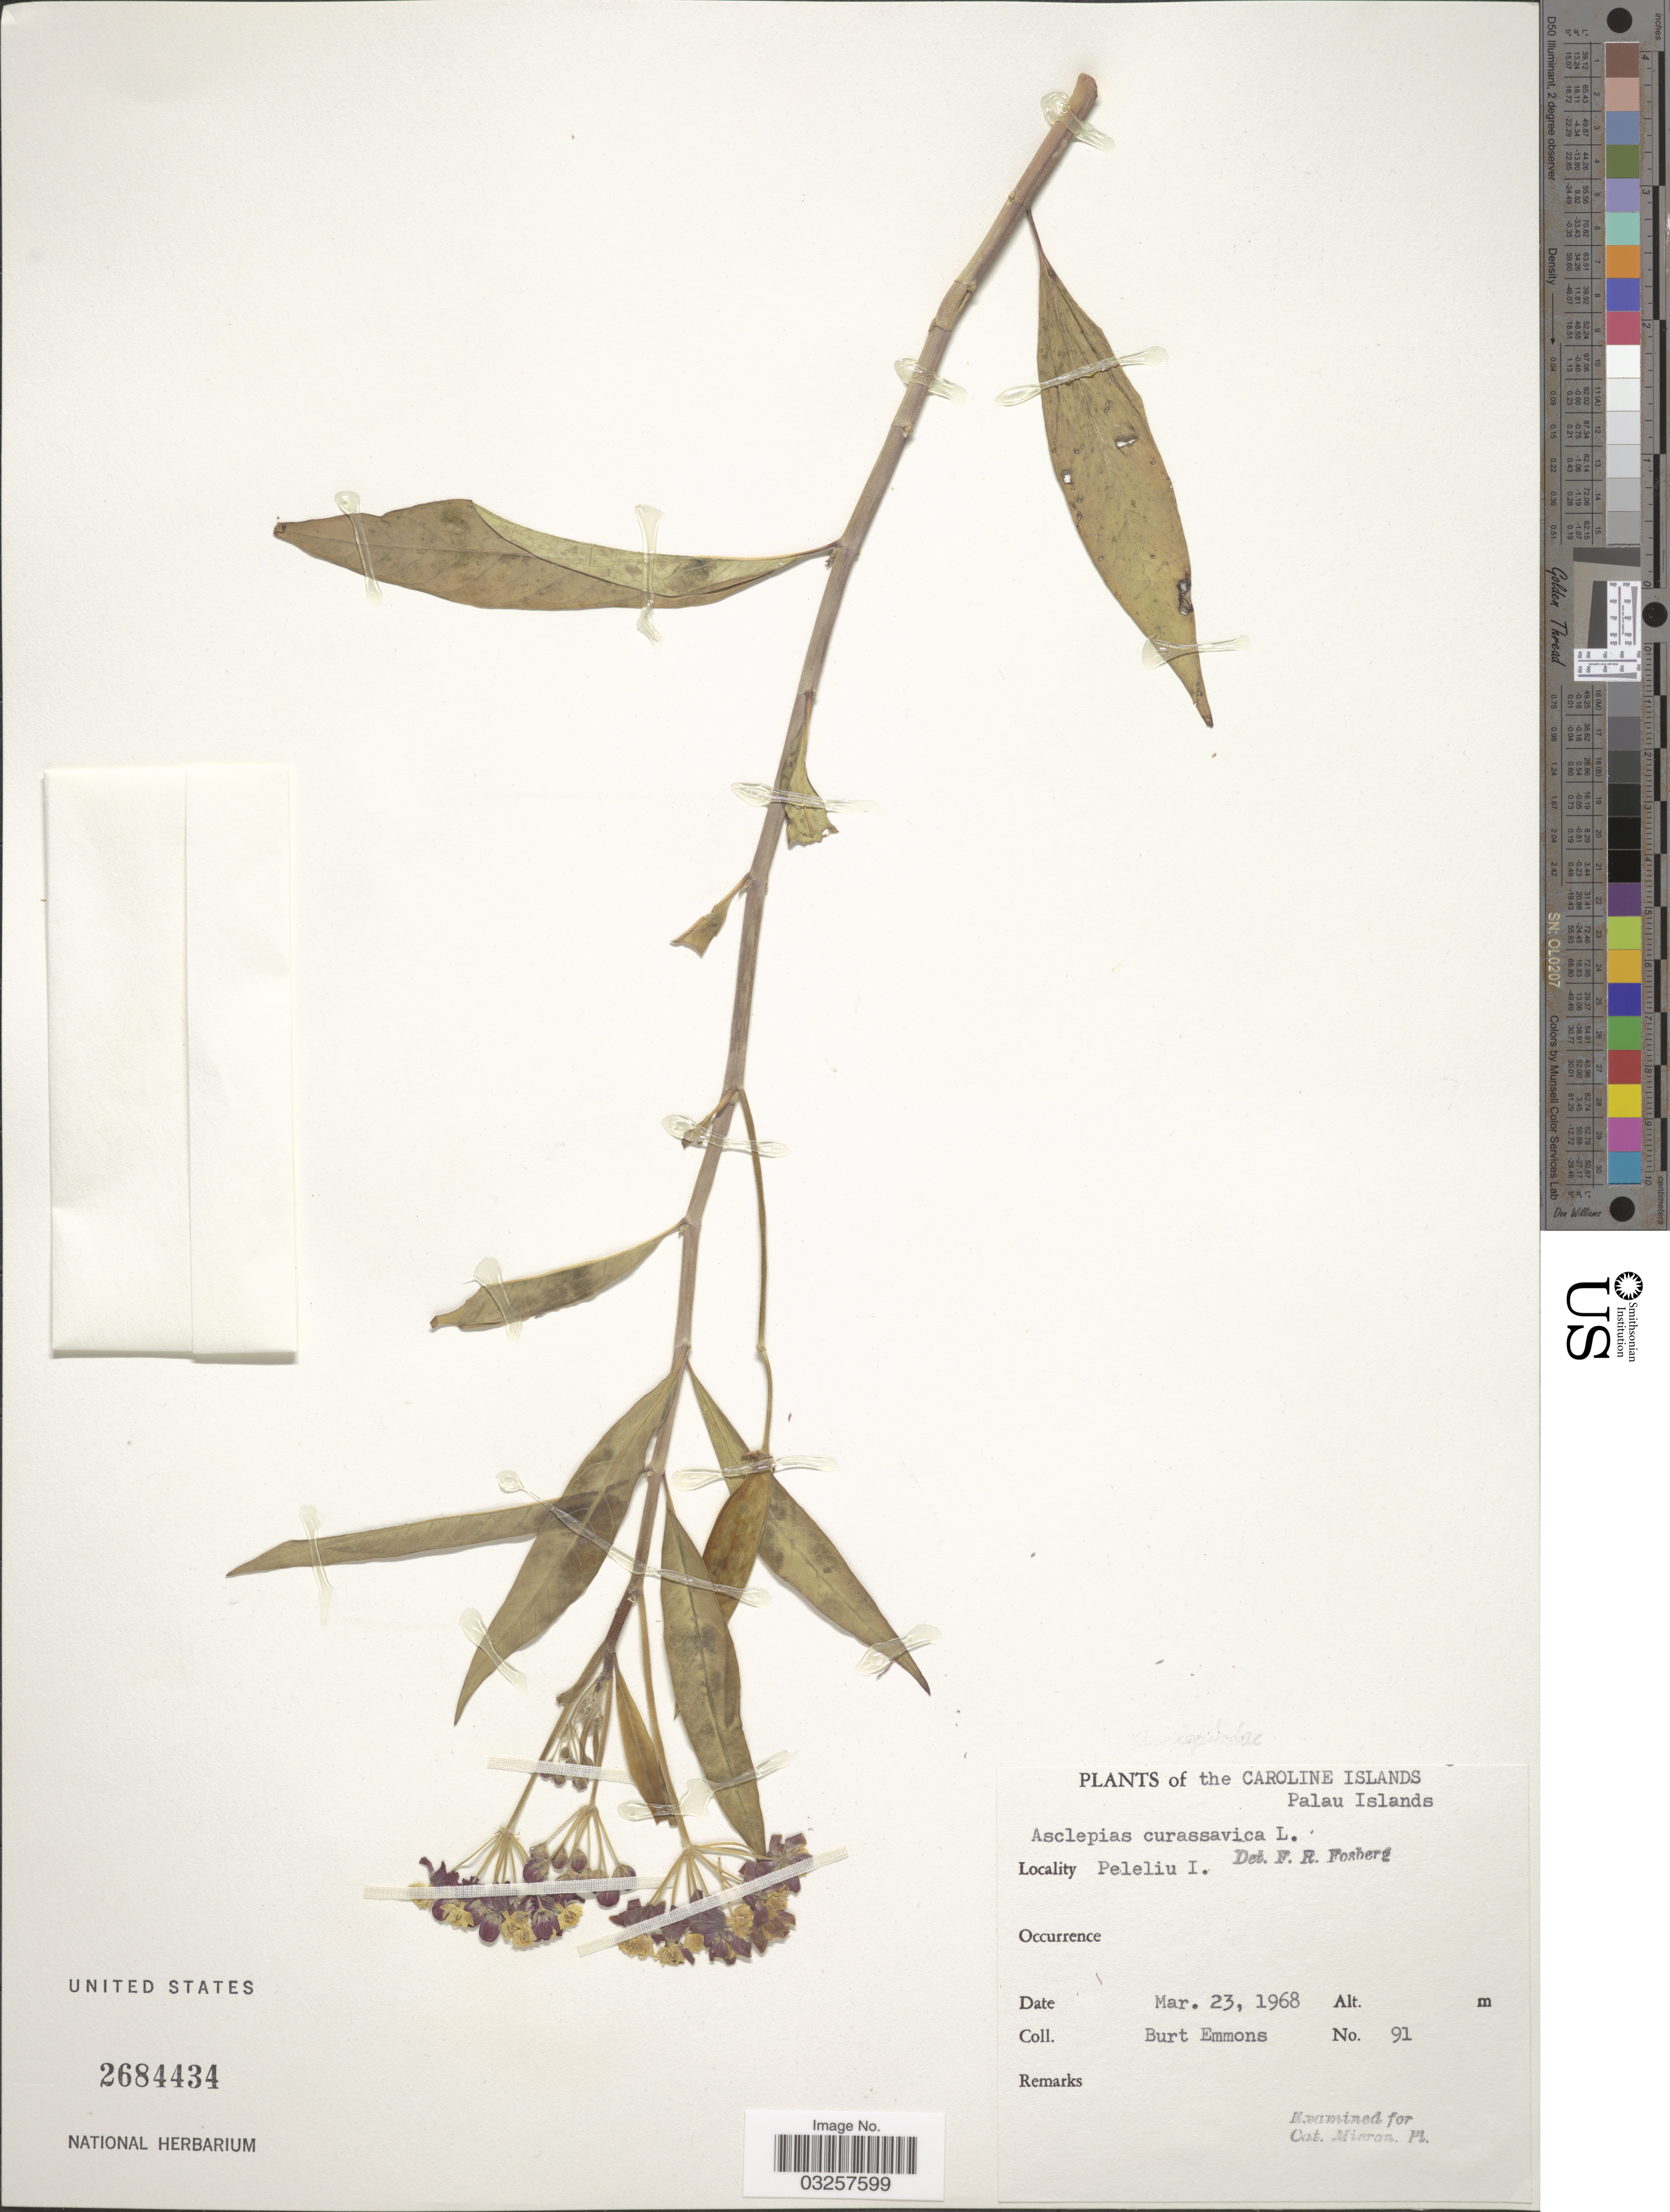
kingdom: Plantae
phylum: Tracheophyta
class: Magnoliopsida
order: Gentianales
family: Apocynaceae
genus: Asclepias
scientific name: Asclepias curassavica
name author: L.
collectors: B. Emmons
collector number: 91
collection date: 1968-03-23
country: Palau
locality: Caroline Islands. Palau Islands. Peleliu I.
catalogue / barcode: US 2684434